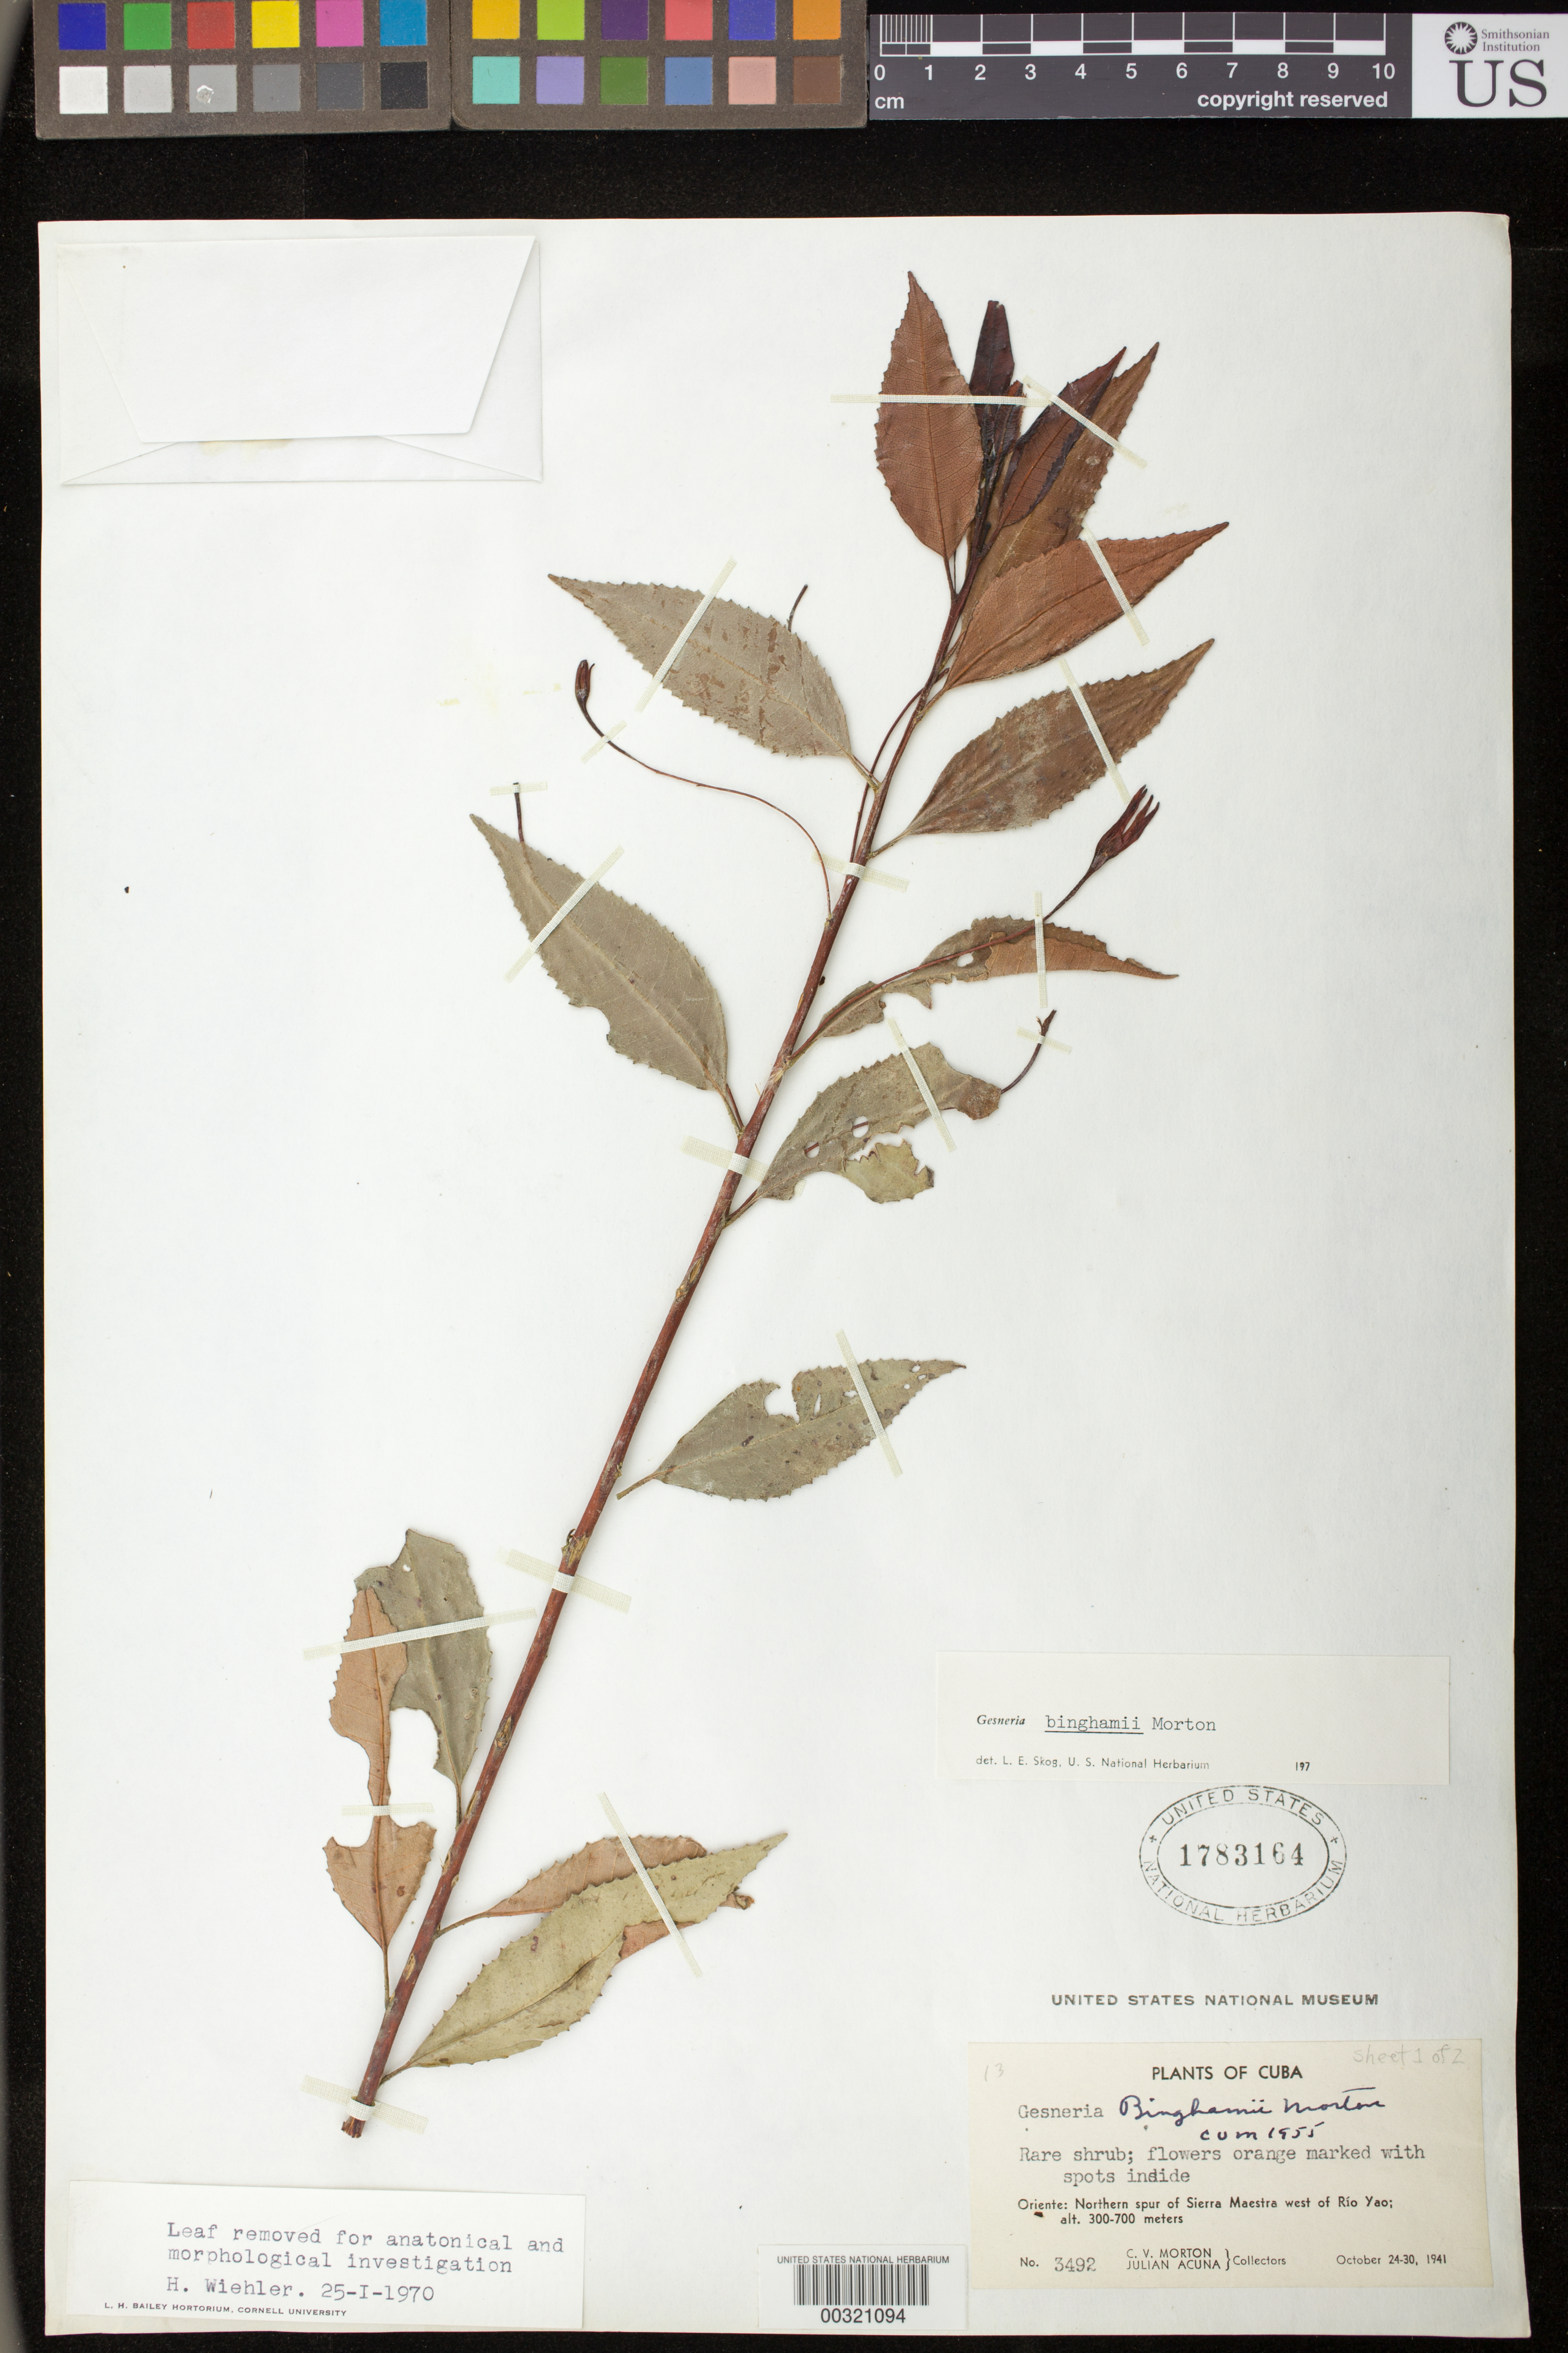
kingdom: Plantae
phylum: Tracheophyta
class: Magnoliopsida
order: Lamiales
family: Gesneriaceae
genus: Gesneria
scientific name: Gesneria binghamii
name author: C.V. Morton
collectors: C. V. Morton & J. Acuña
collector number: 3492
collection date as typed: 24-30 Oct 1941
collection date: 1941-10-24/1941-10-30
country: Cuba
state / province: Oriente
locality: Northern spur of Sierra Maestra W of Rio Yao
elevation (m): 300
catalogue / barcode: US 1783164